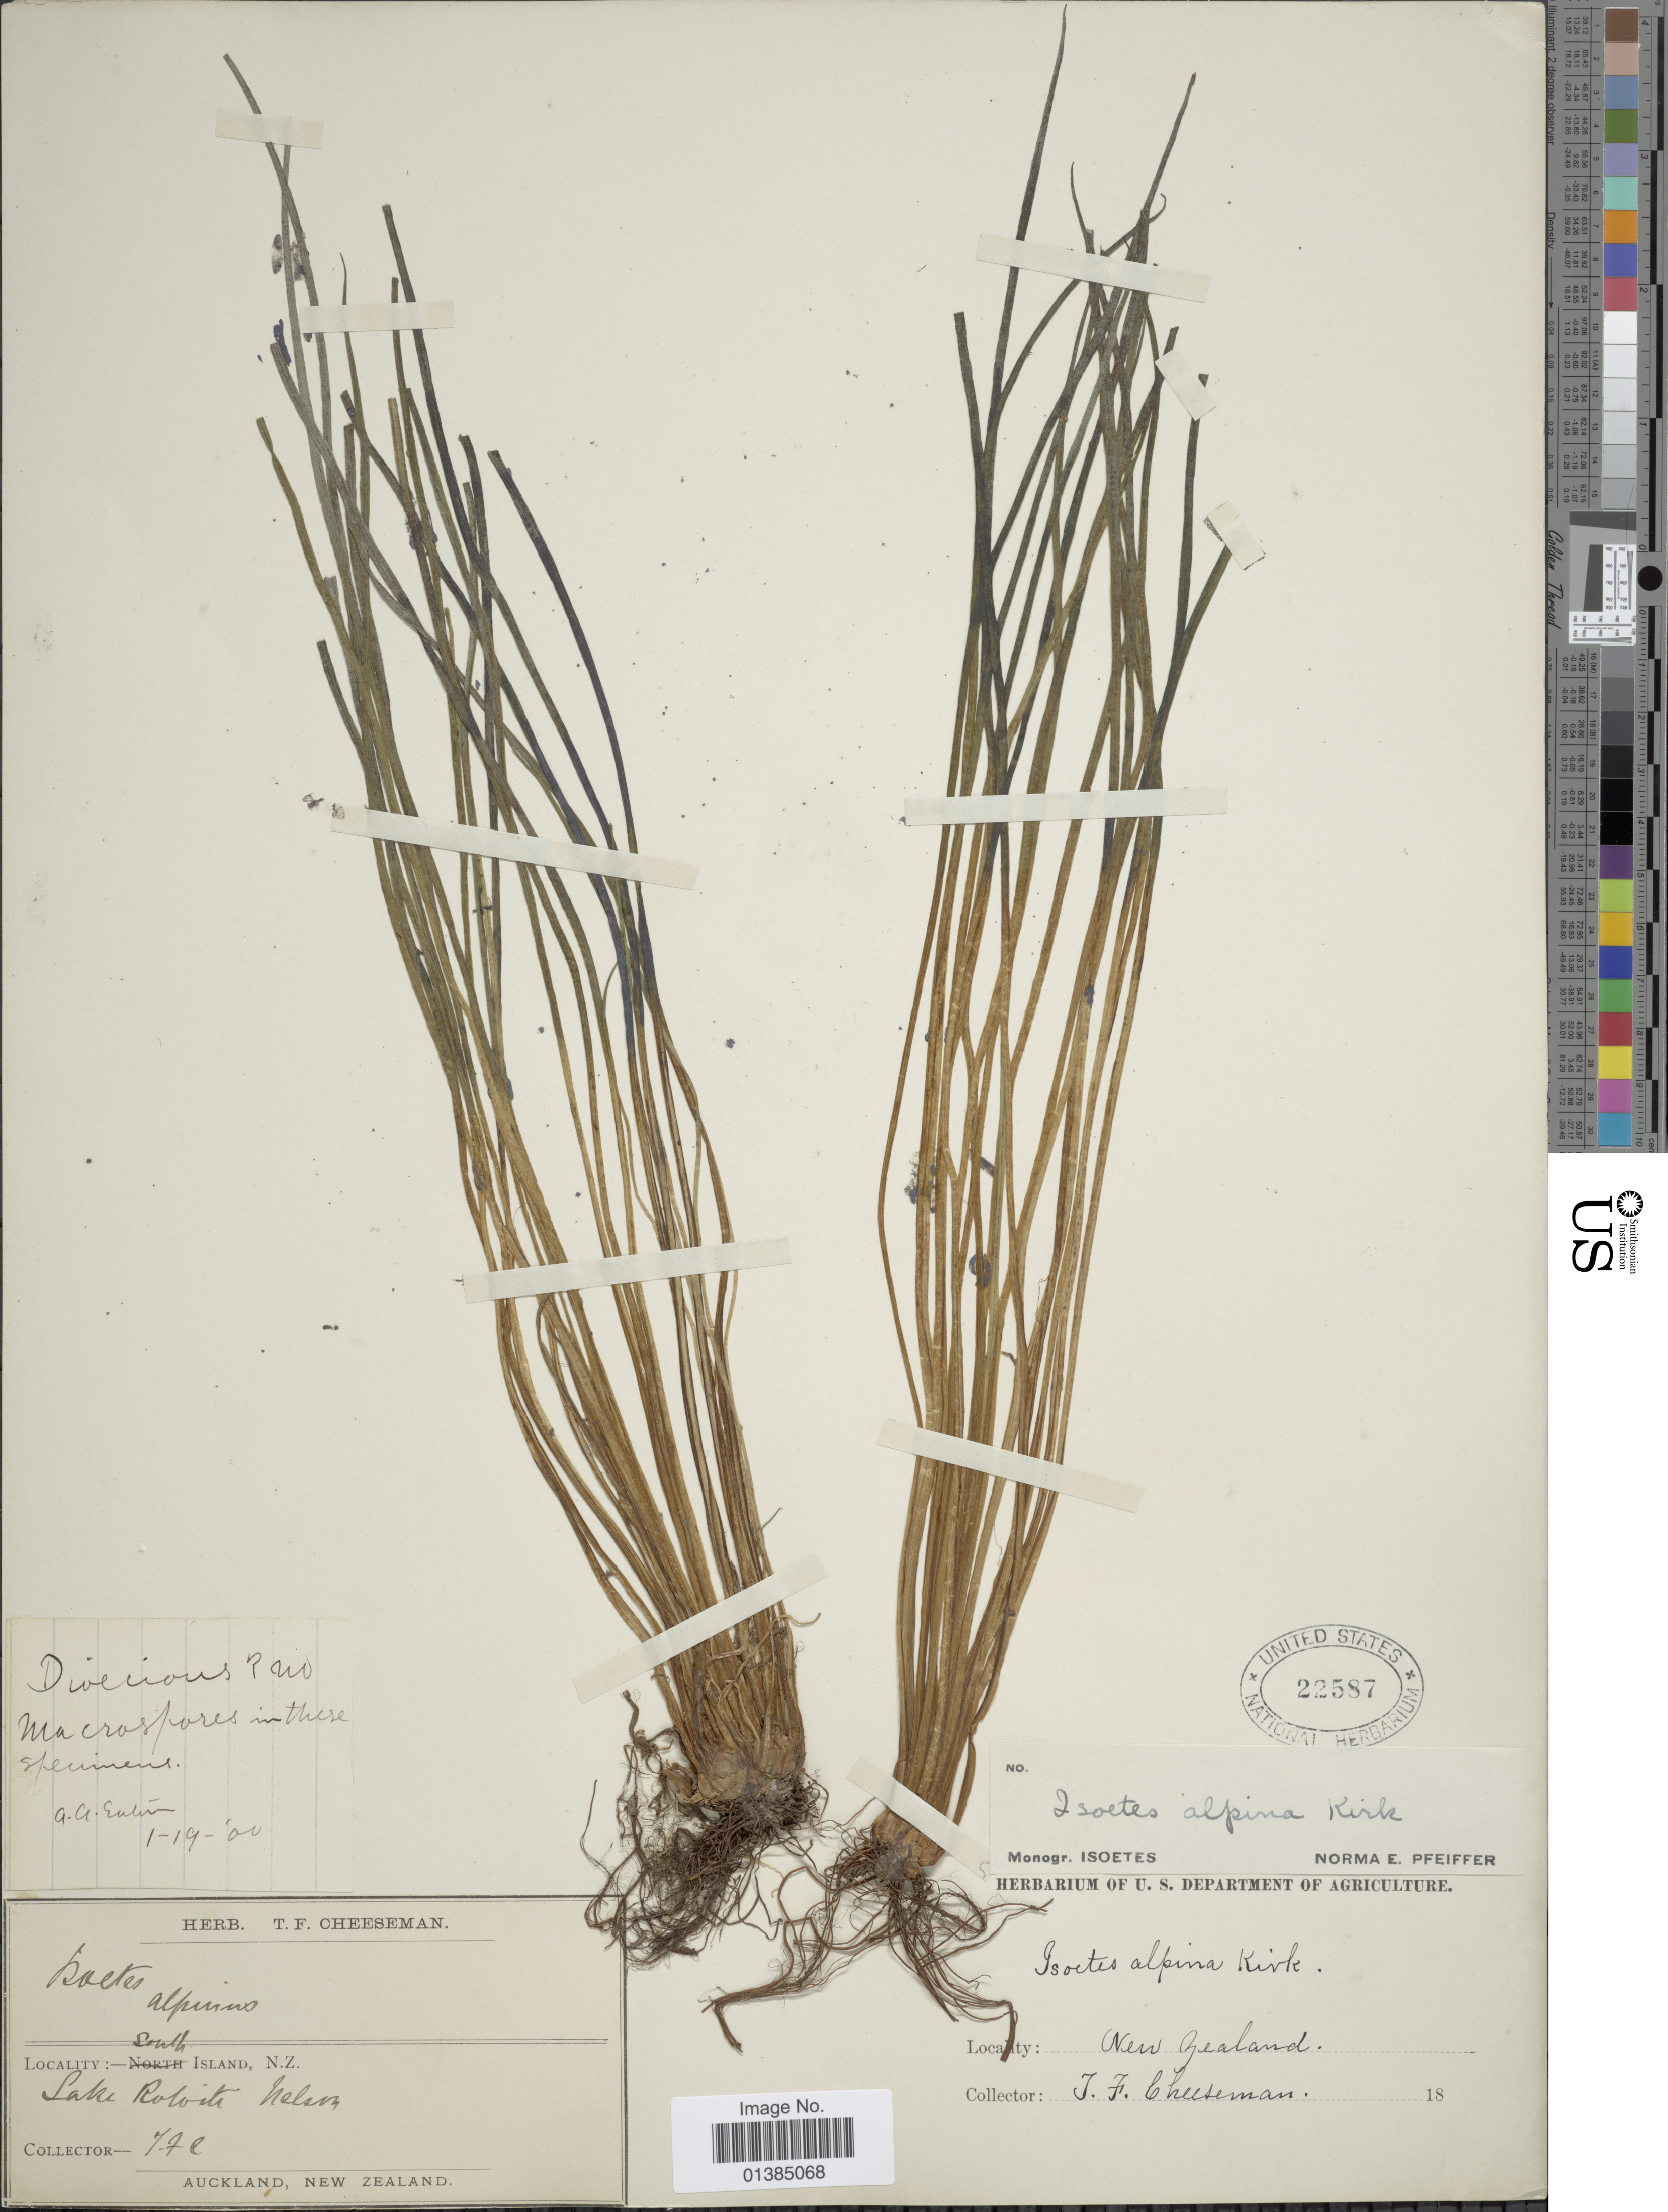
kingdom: Plantae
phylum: Tracheophyta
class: Lycopodiopsida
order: Isoetales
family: Isoetaceae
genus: Isoetes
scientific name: Isoetes alpina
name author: Kirk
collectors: T. F. Cheeseman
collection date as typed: Transcribed d/m/y: //18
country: New Zealand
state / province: Nelson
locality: South Island, N.Z. Lake Rotoite.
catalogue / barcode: US 22587